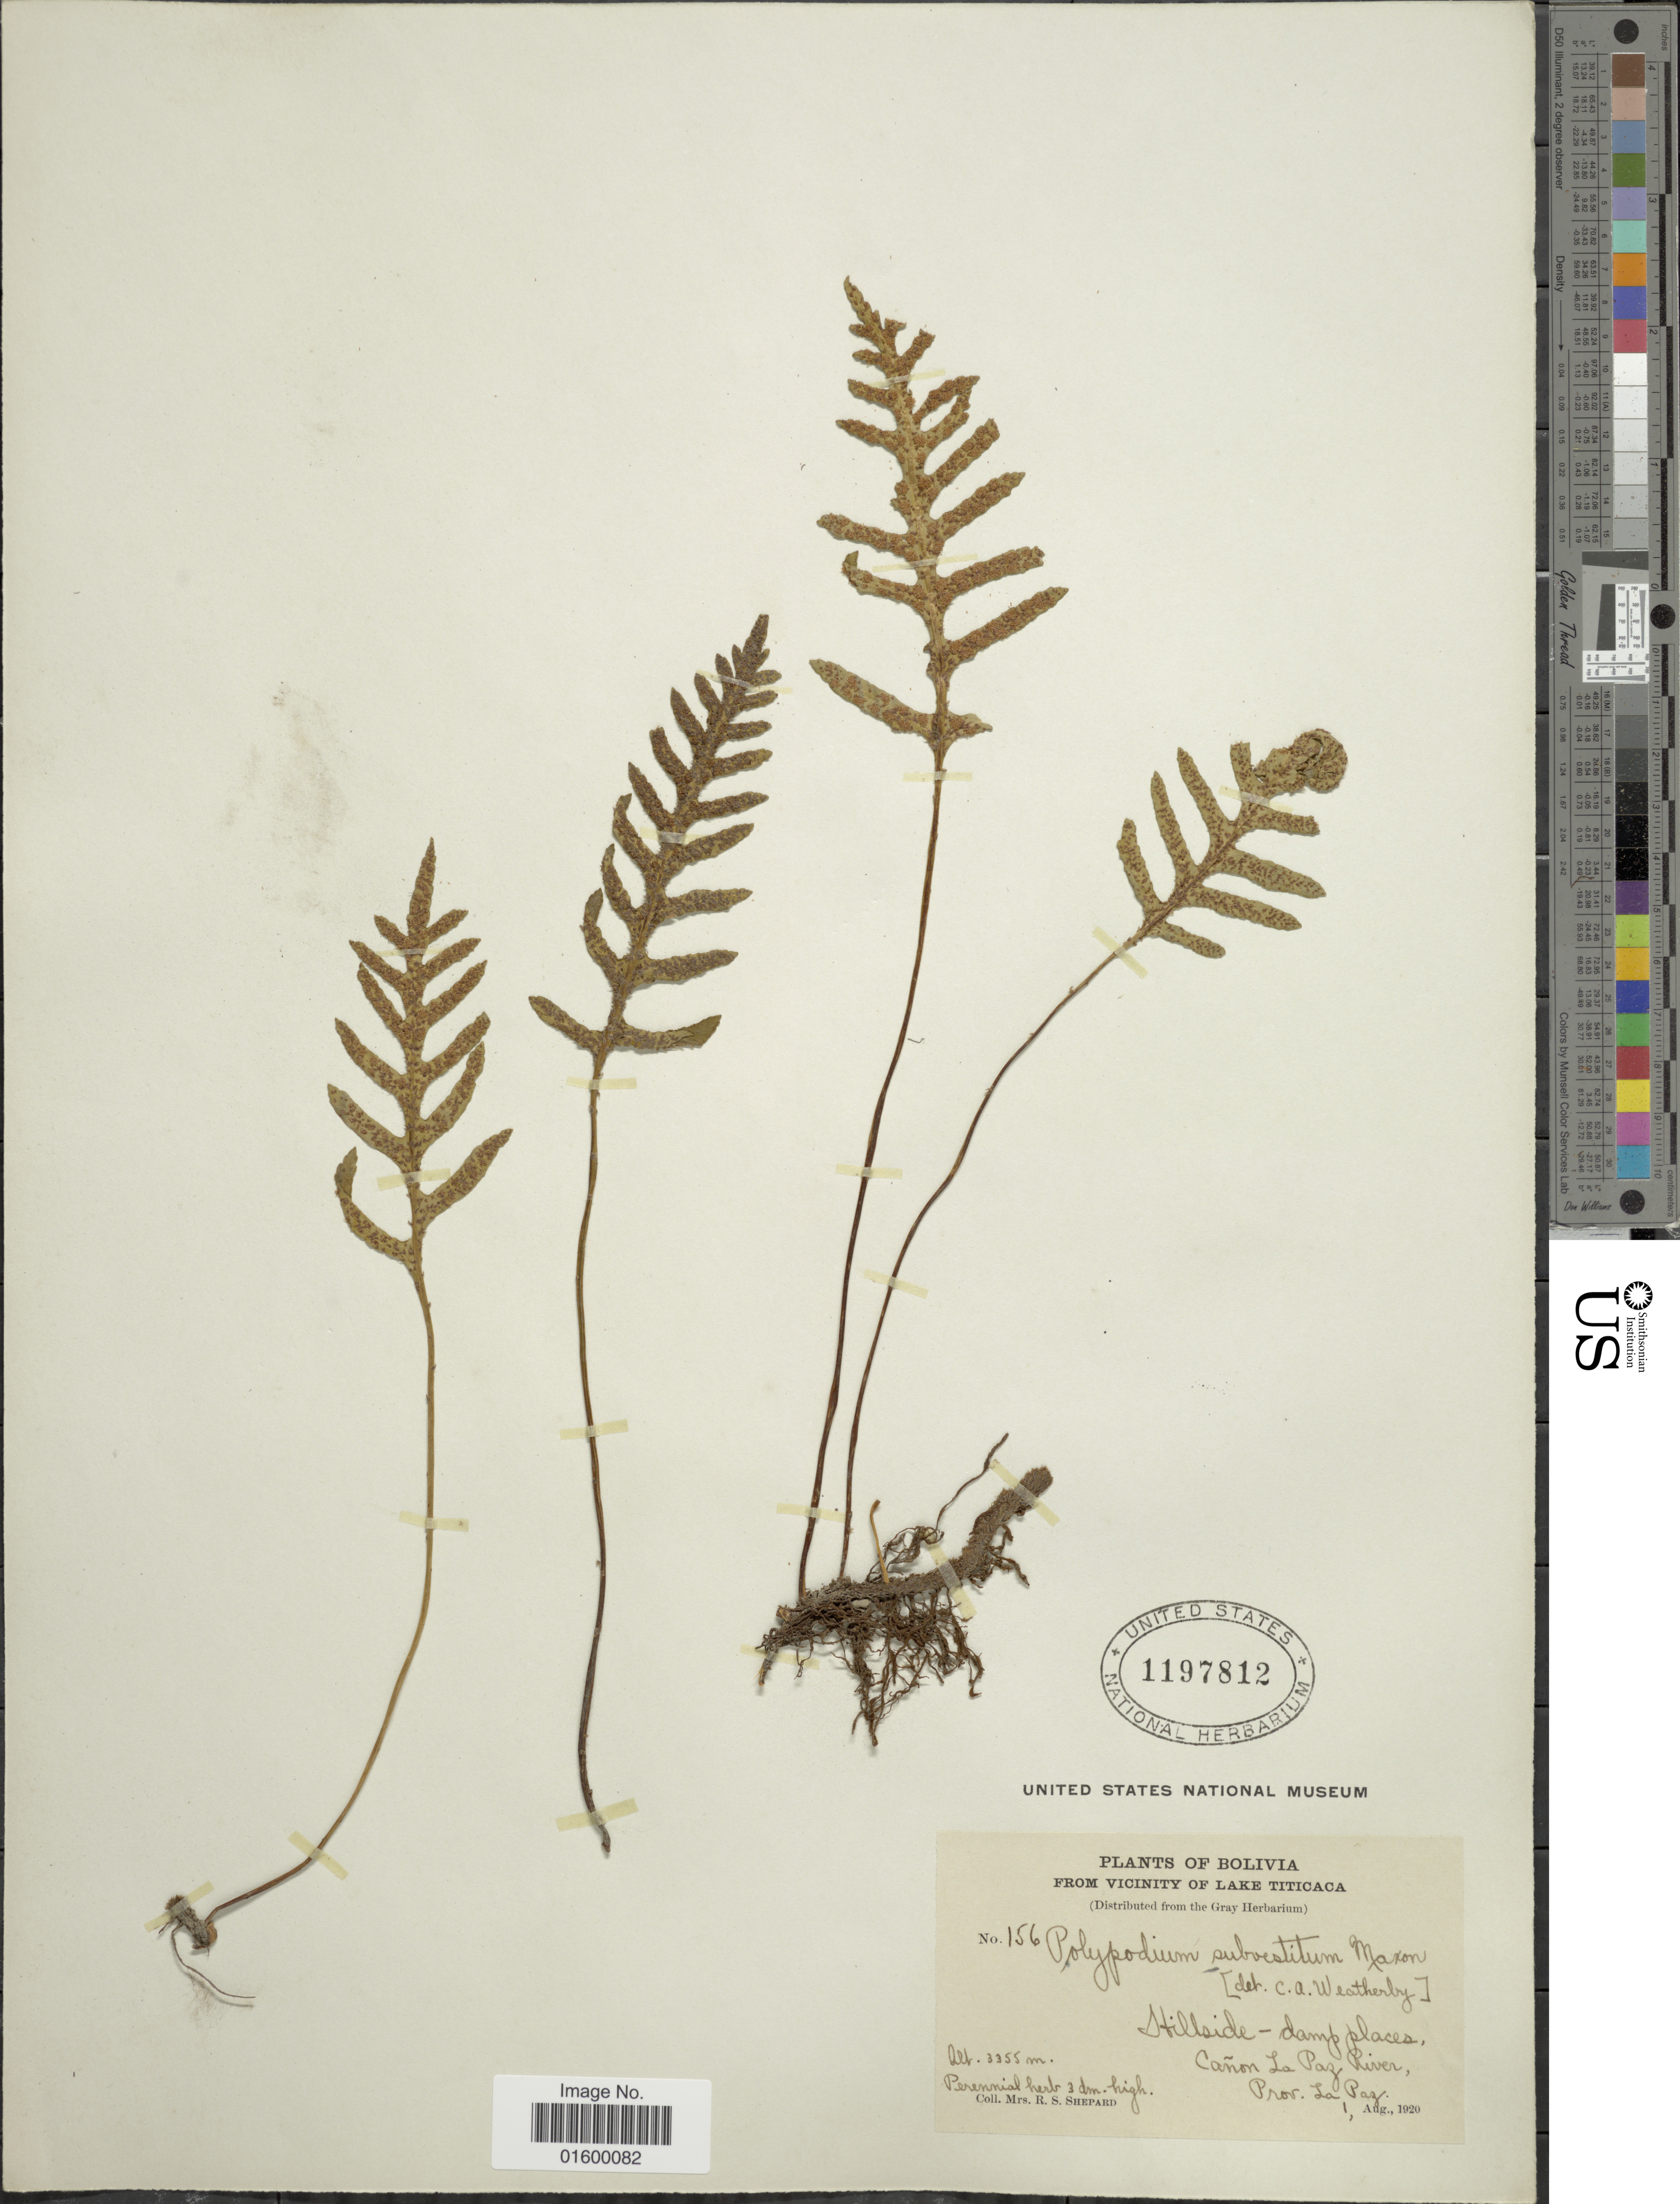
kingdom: Plantae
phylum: Tracheophyta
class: Polypodiopsida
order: Polypodiales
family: Polypodiaceae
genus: Pleopeltis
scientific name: Pleopeltis subvestita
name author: (Maxon) A.R. Sm.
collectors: R. Shepard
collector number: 156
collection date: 1920-08-01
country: Bolivia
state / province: La Paz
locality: Vicinity of Lake Titicaca, Canon La Paz River, Prov. La Paz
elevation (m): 3355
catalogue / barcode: US 1197812